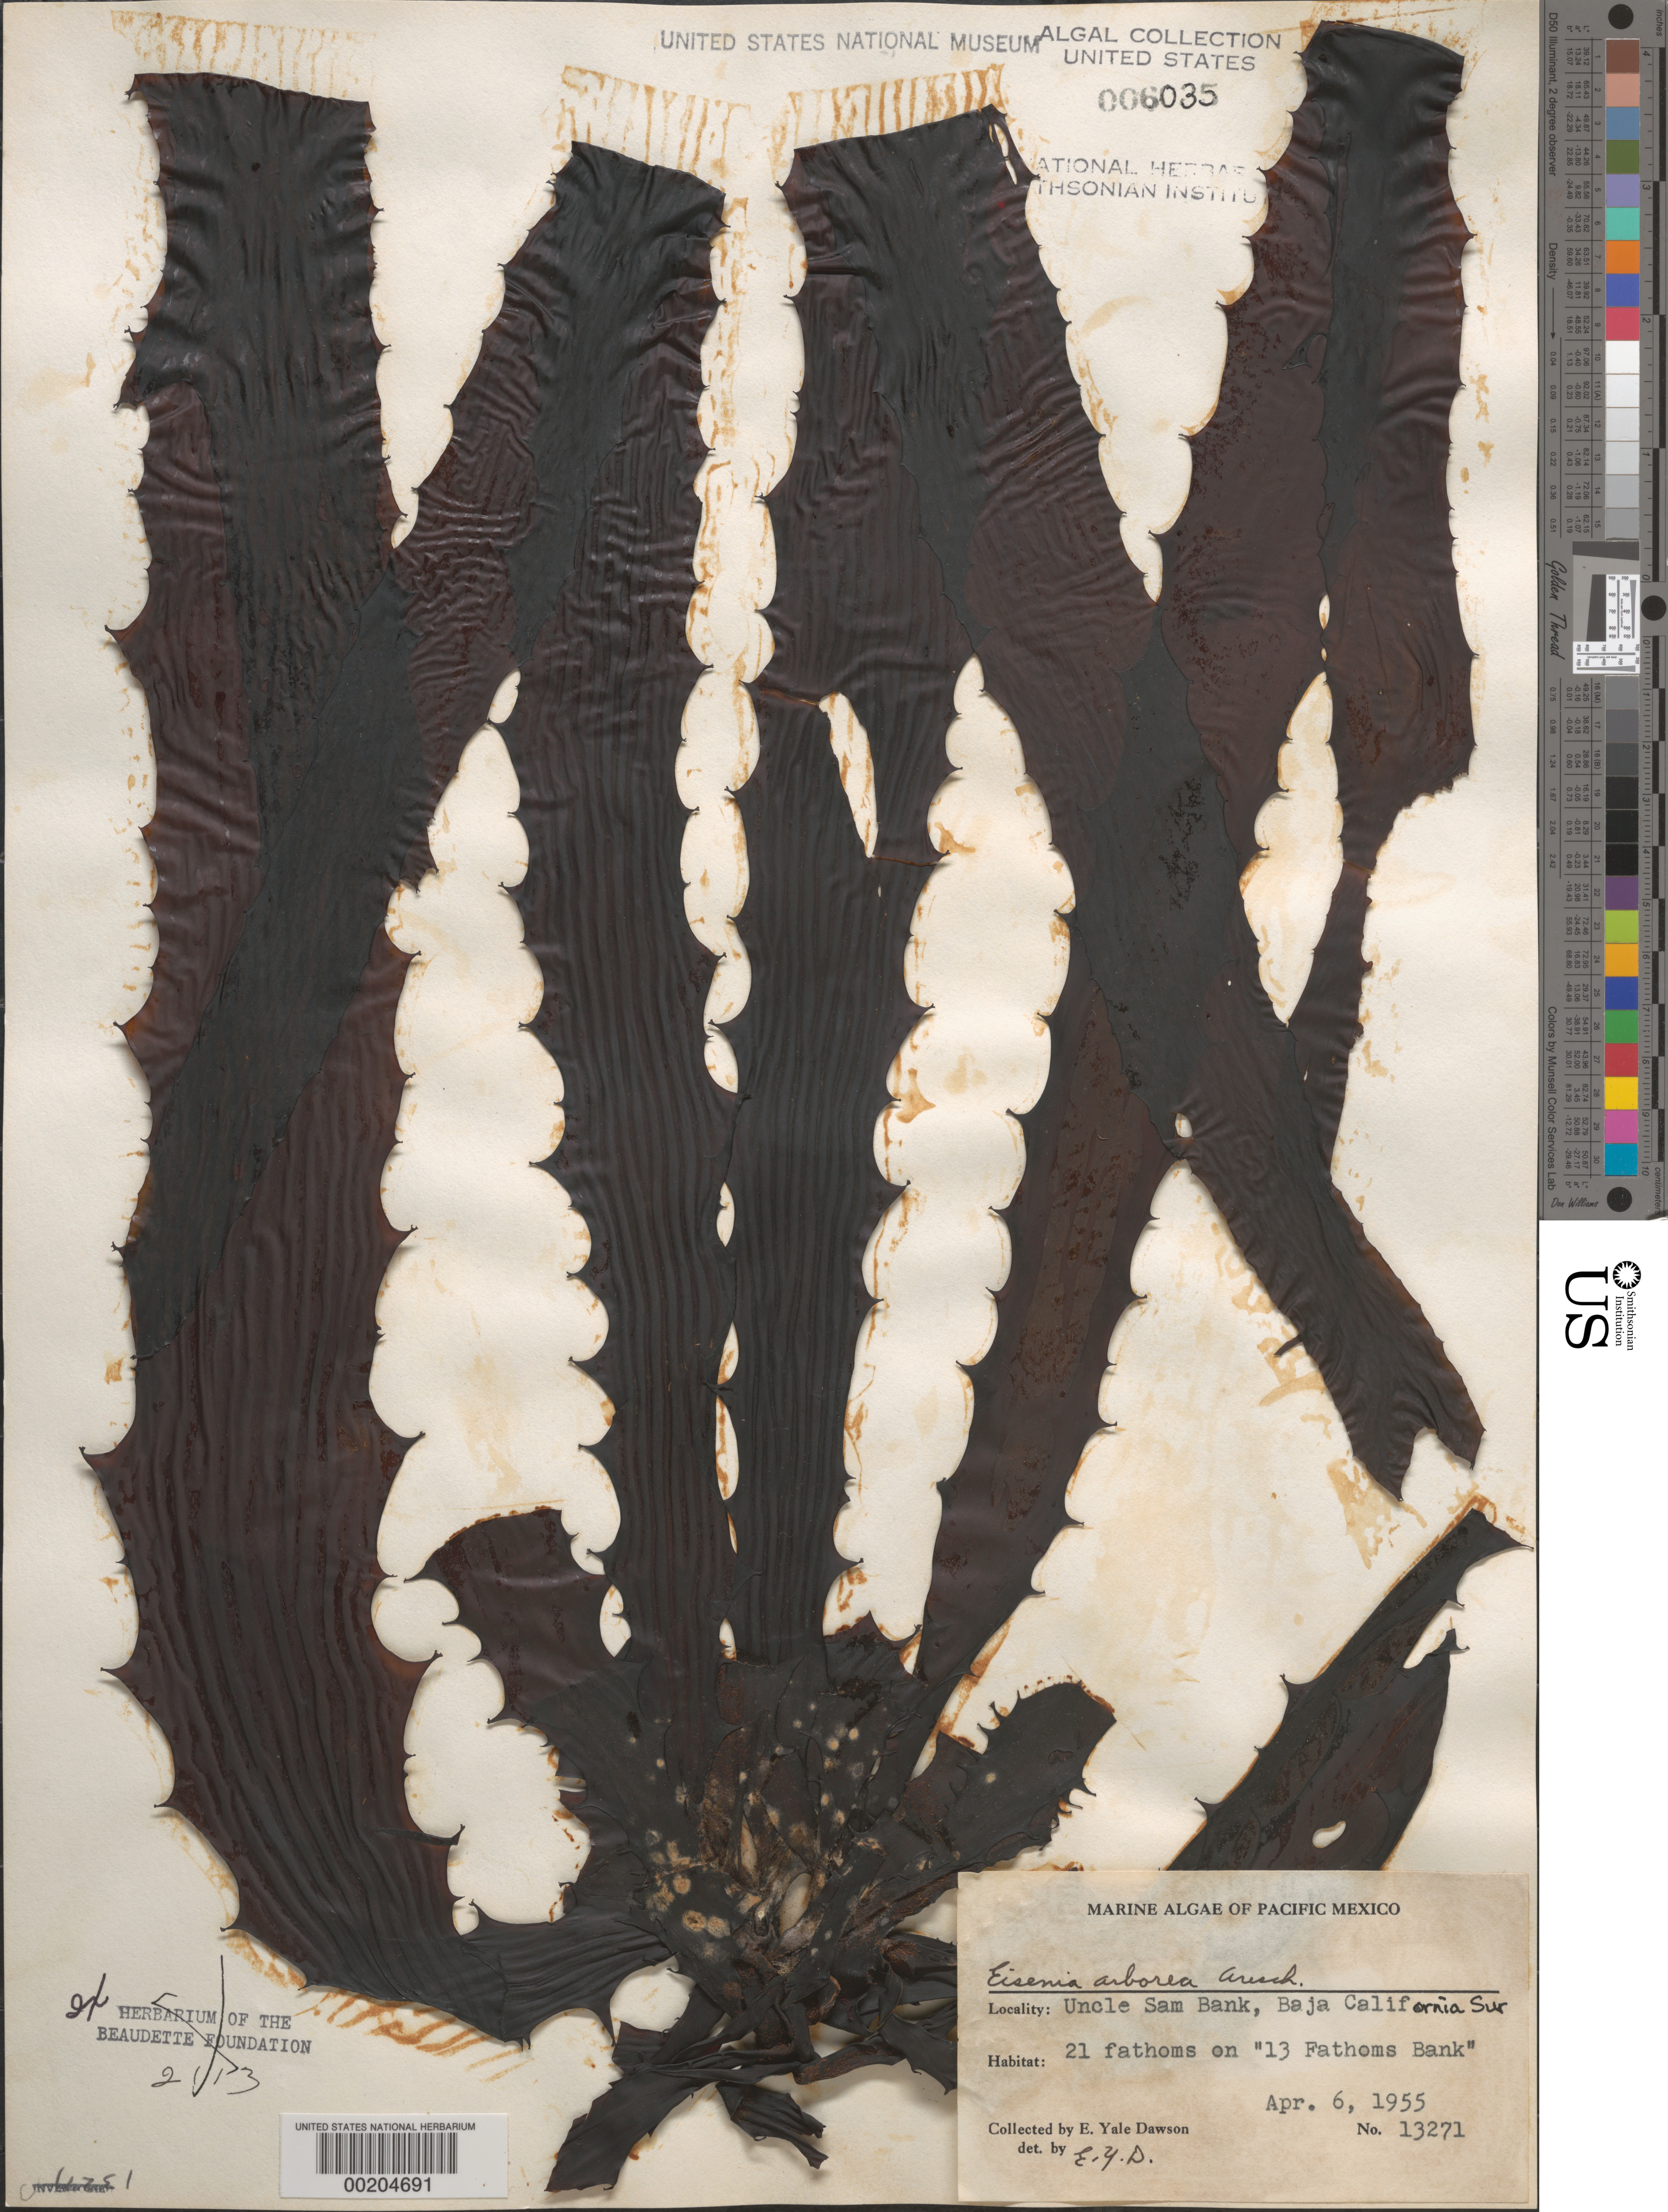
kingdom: Chromista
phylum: Ochrophyta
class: Phaeophyceae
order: Laminariales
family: Lessoniaceae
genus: Eisenia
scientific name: Eisenia arborea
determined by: Dawson, E. Y.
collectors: E. Y. Dawson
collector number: EYD 13271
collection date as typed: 06 Apr 1955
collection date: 1955-04-06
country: Mexico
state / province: Baja California Sur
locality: Uncle Sam Bank, 13 Fathoms Bank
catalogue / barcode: US 6035